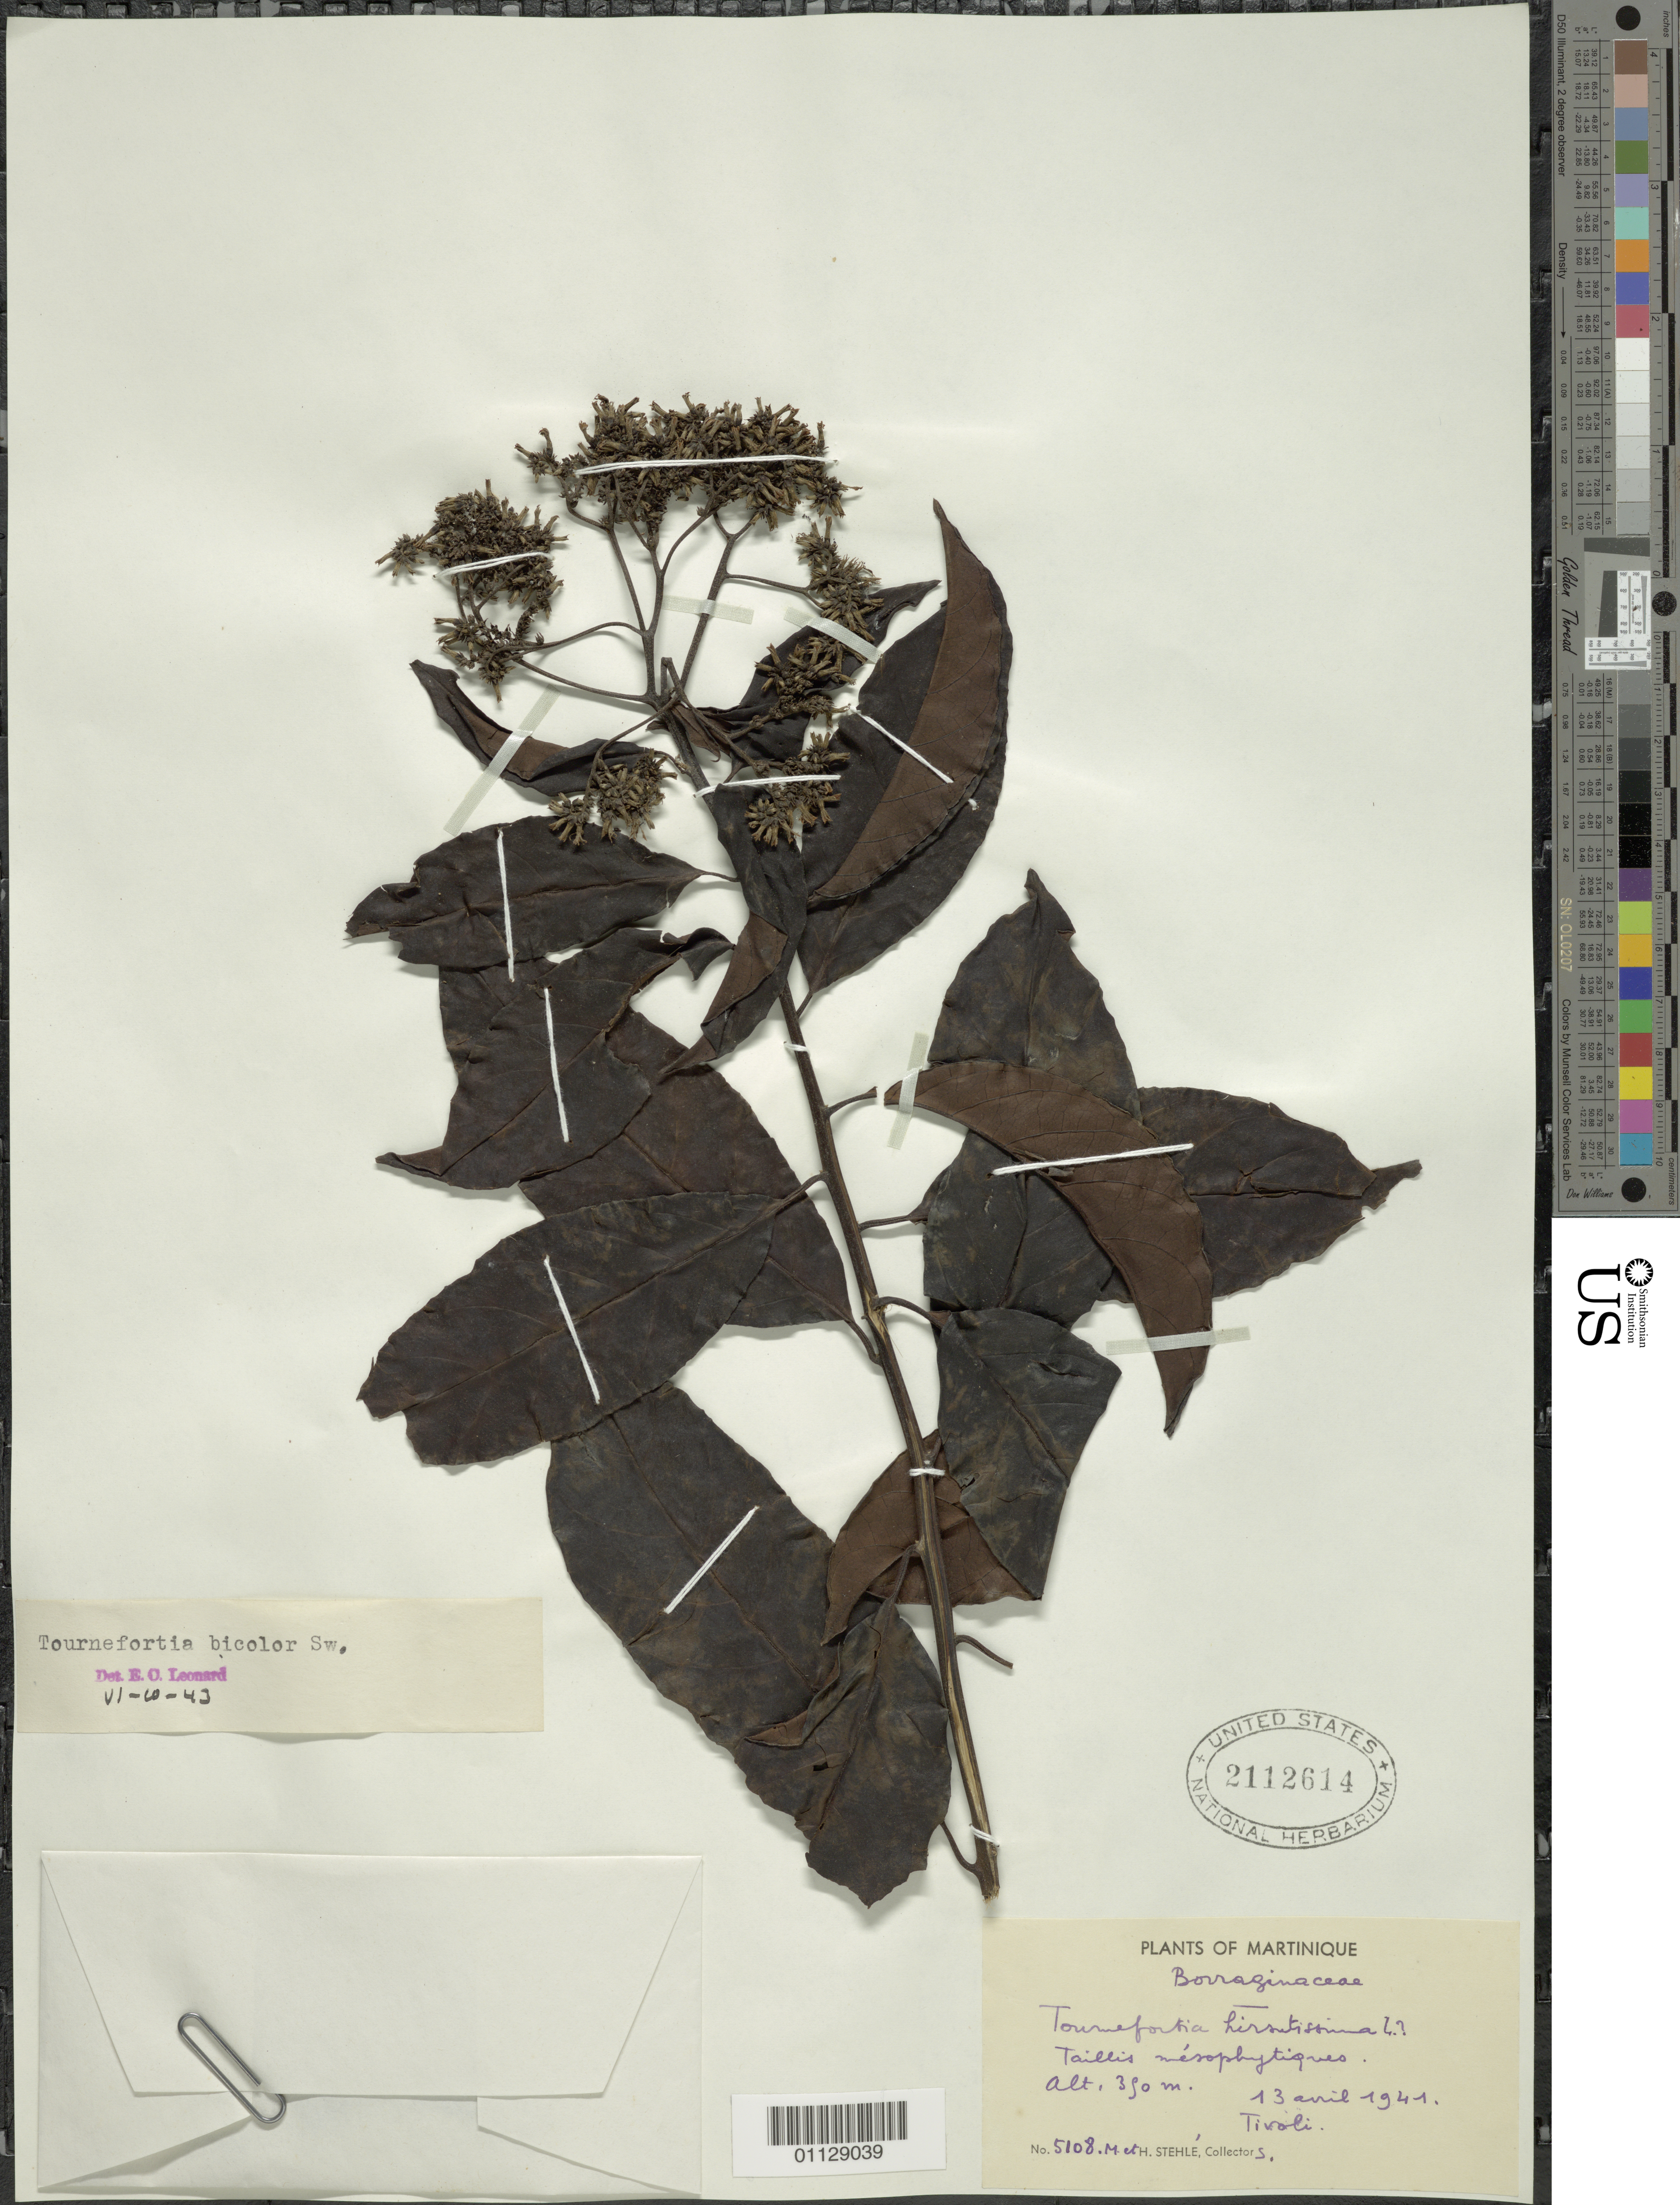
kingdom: Plantae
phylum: Tracheophyta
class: Magnoliopsida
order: Boraginales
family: Heliotropiaceae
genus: Tournefortia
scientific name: Tournefortia bicolor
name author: Sw.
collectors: H. Stehlé & M. Stehlé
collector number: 5108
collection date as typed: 13 Apr 1944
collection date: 1944-04-13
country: Martinique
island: Martinique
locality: Tailis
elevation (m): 390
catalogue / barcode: US 2112614